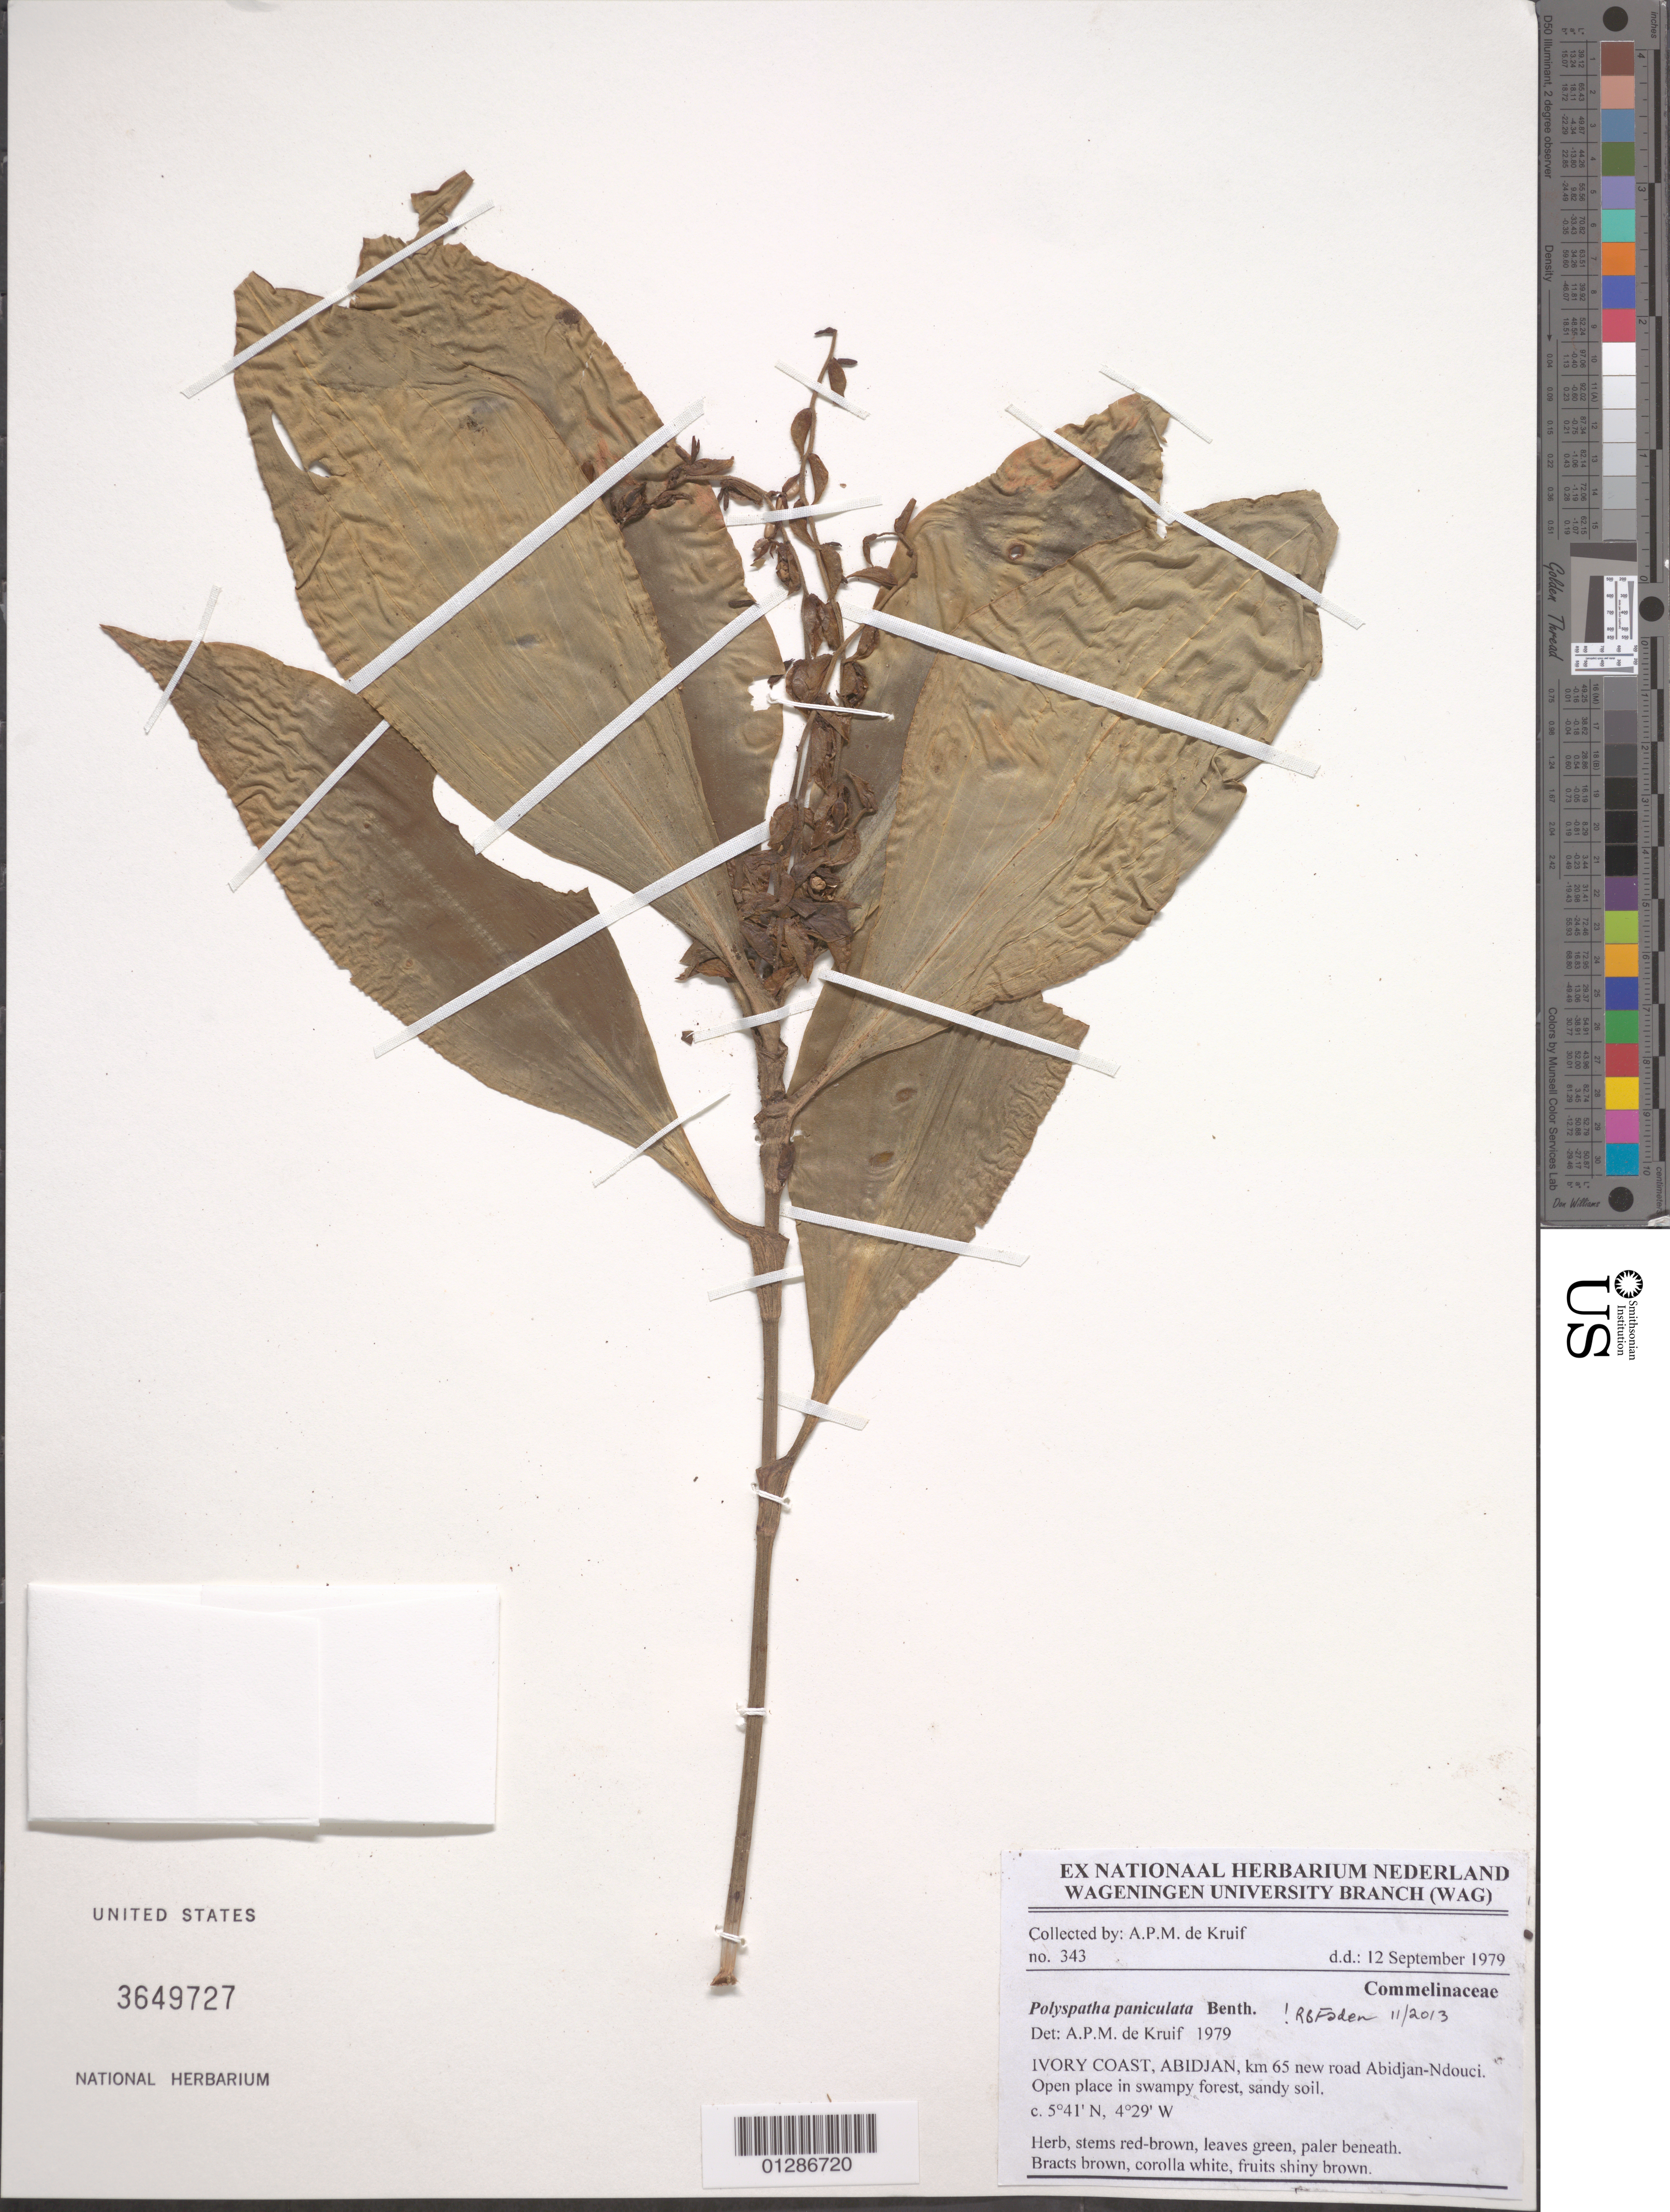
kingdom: Plantae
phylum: Tracheophyta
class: Liliopsida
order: Commelinales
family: Commelinaceae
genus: Polyspatha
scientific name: Polyspatha paniculata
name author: Benth.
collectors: A. P. de Kruif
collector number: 343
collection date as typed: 12 Sep 1979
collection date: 1979-09-12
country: Ivory Coast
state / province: Abidjan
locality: Km 65 new road Abidjan-Ndouci.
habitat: Herb.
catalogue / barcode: US 3649727